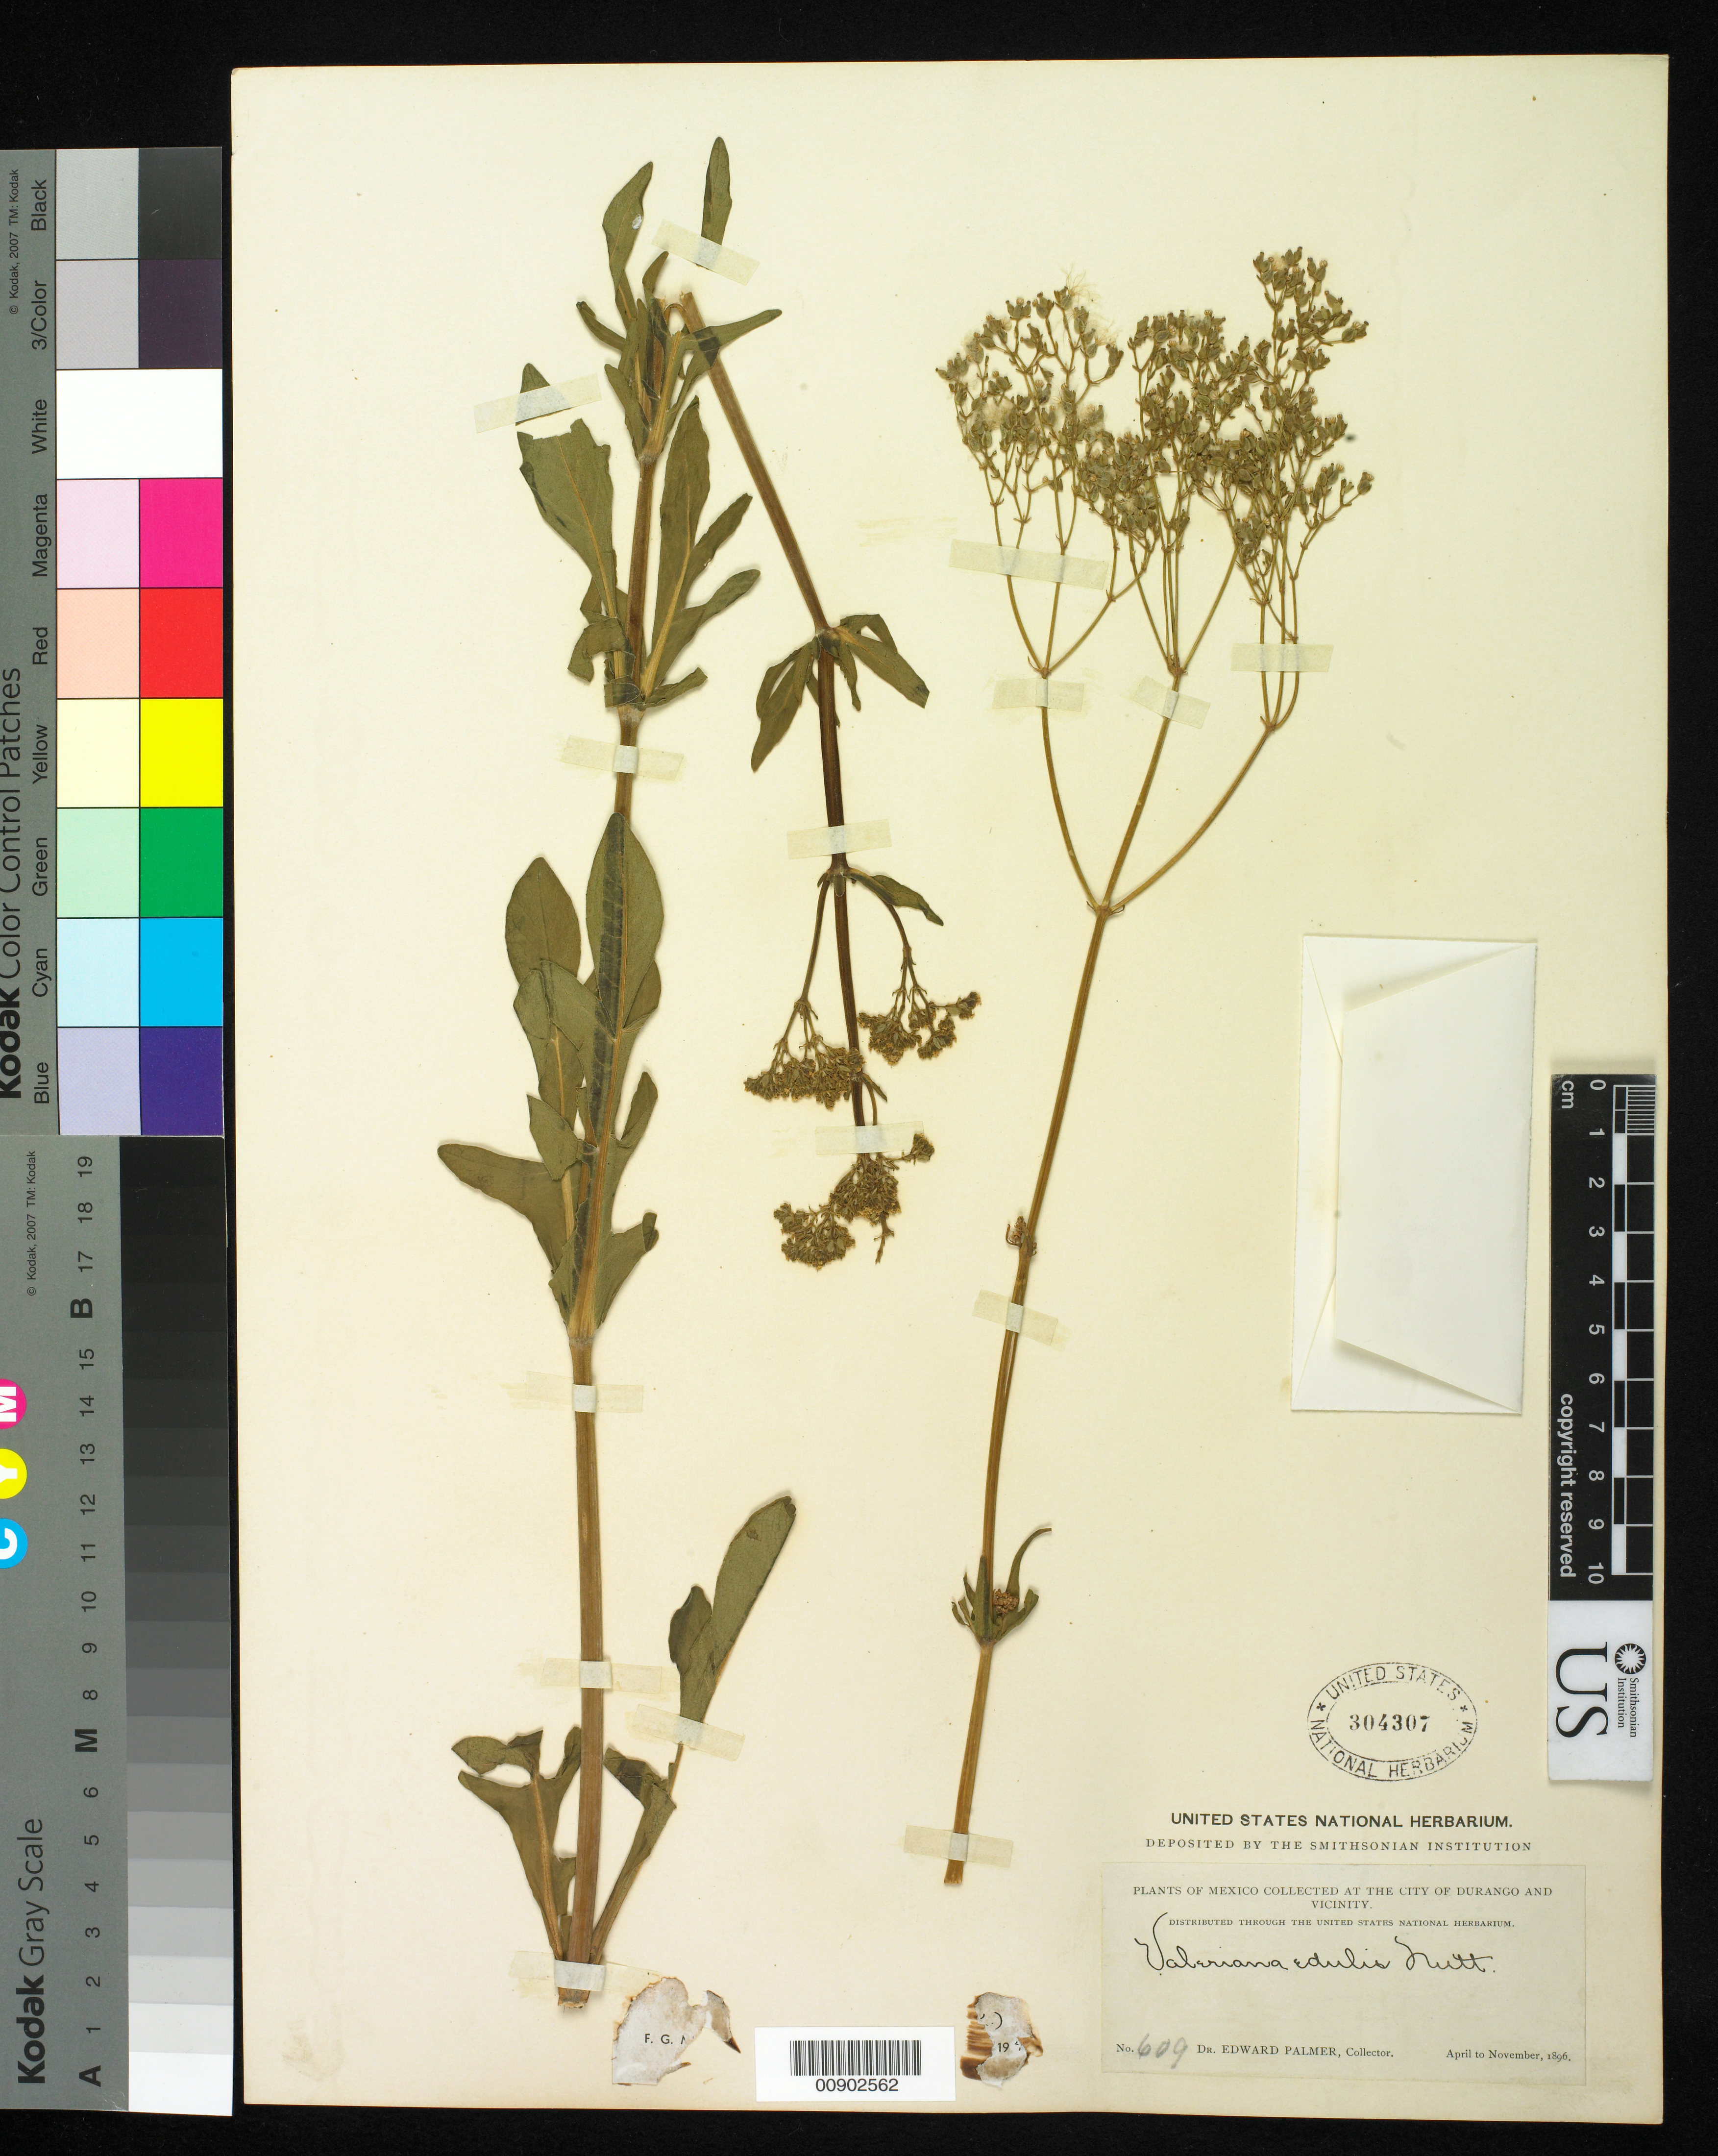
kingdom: Plantae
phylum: Tracheophyta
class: Magnoliopsida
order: Dipsacales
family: Caprifoliaceae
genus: Valeriana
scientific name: Valeriana edulis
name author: Nutt.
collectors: E. Palmer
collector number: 609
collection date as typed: Apr 1896 to -- Nov 1896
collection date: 1896-04/1896-11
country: Mexico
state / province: Durango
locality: City of Durango and vicinity.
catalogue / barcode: US 304307